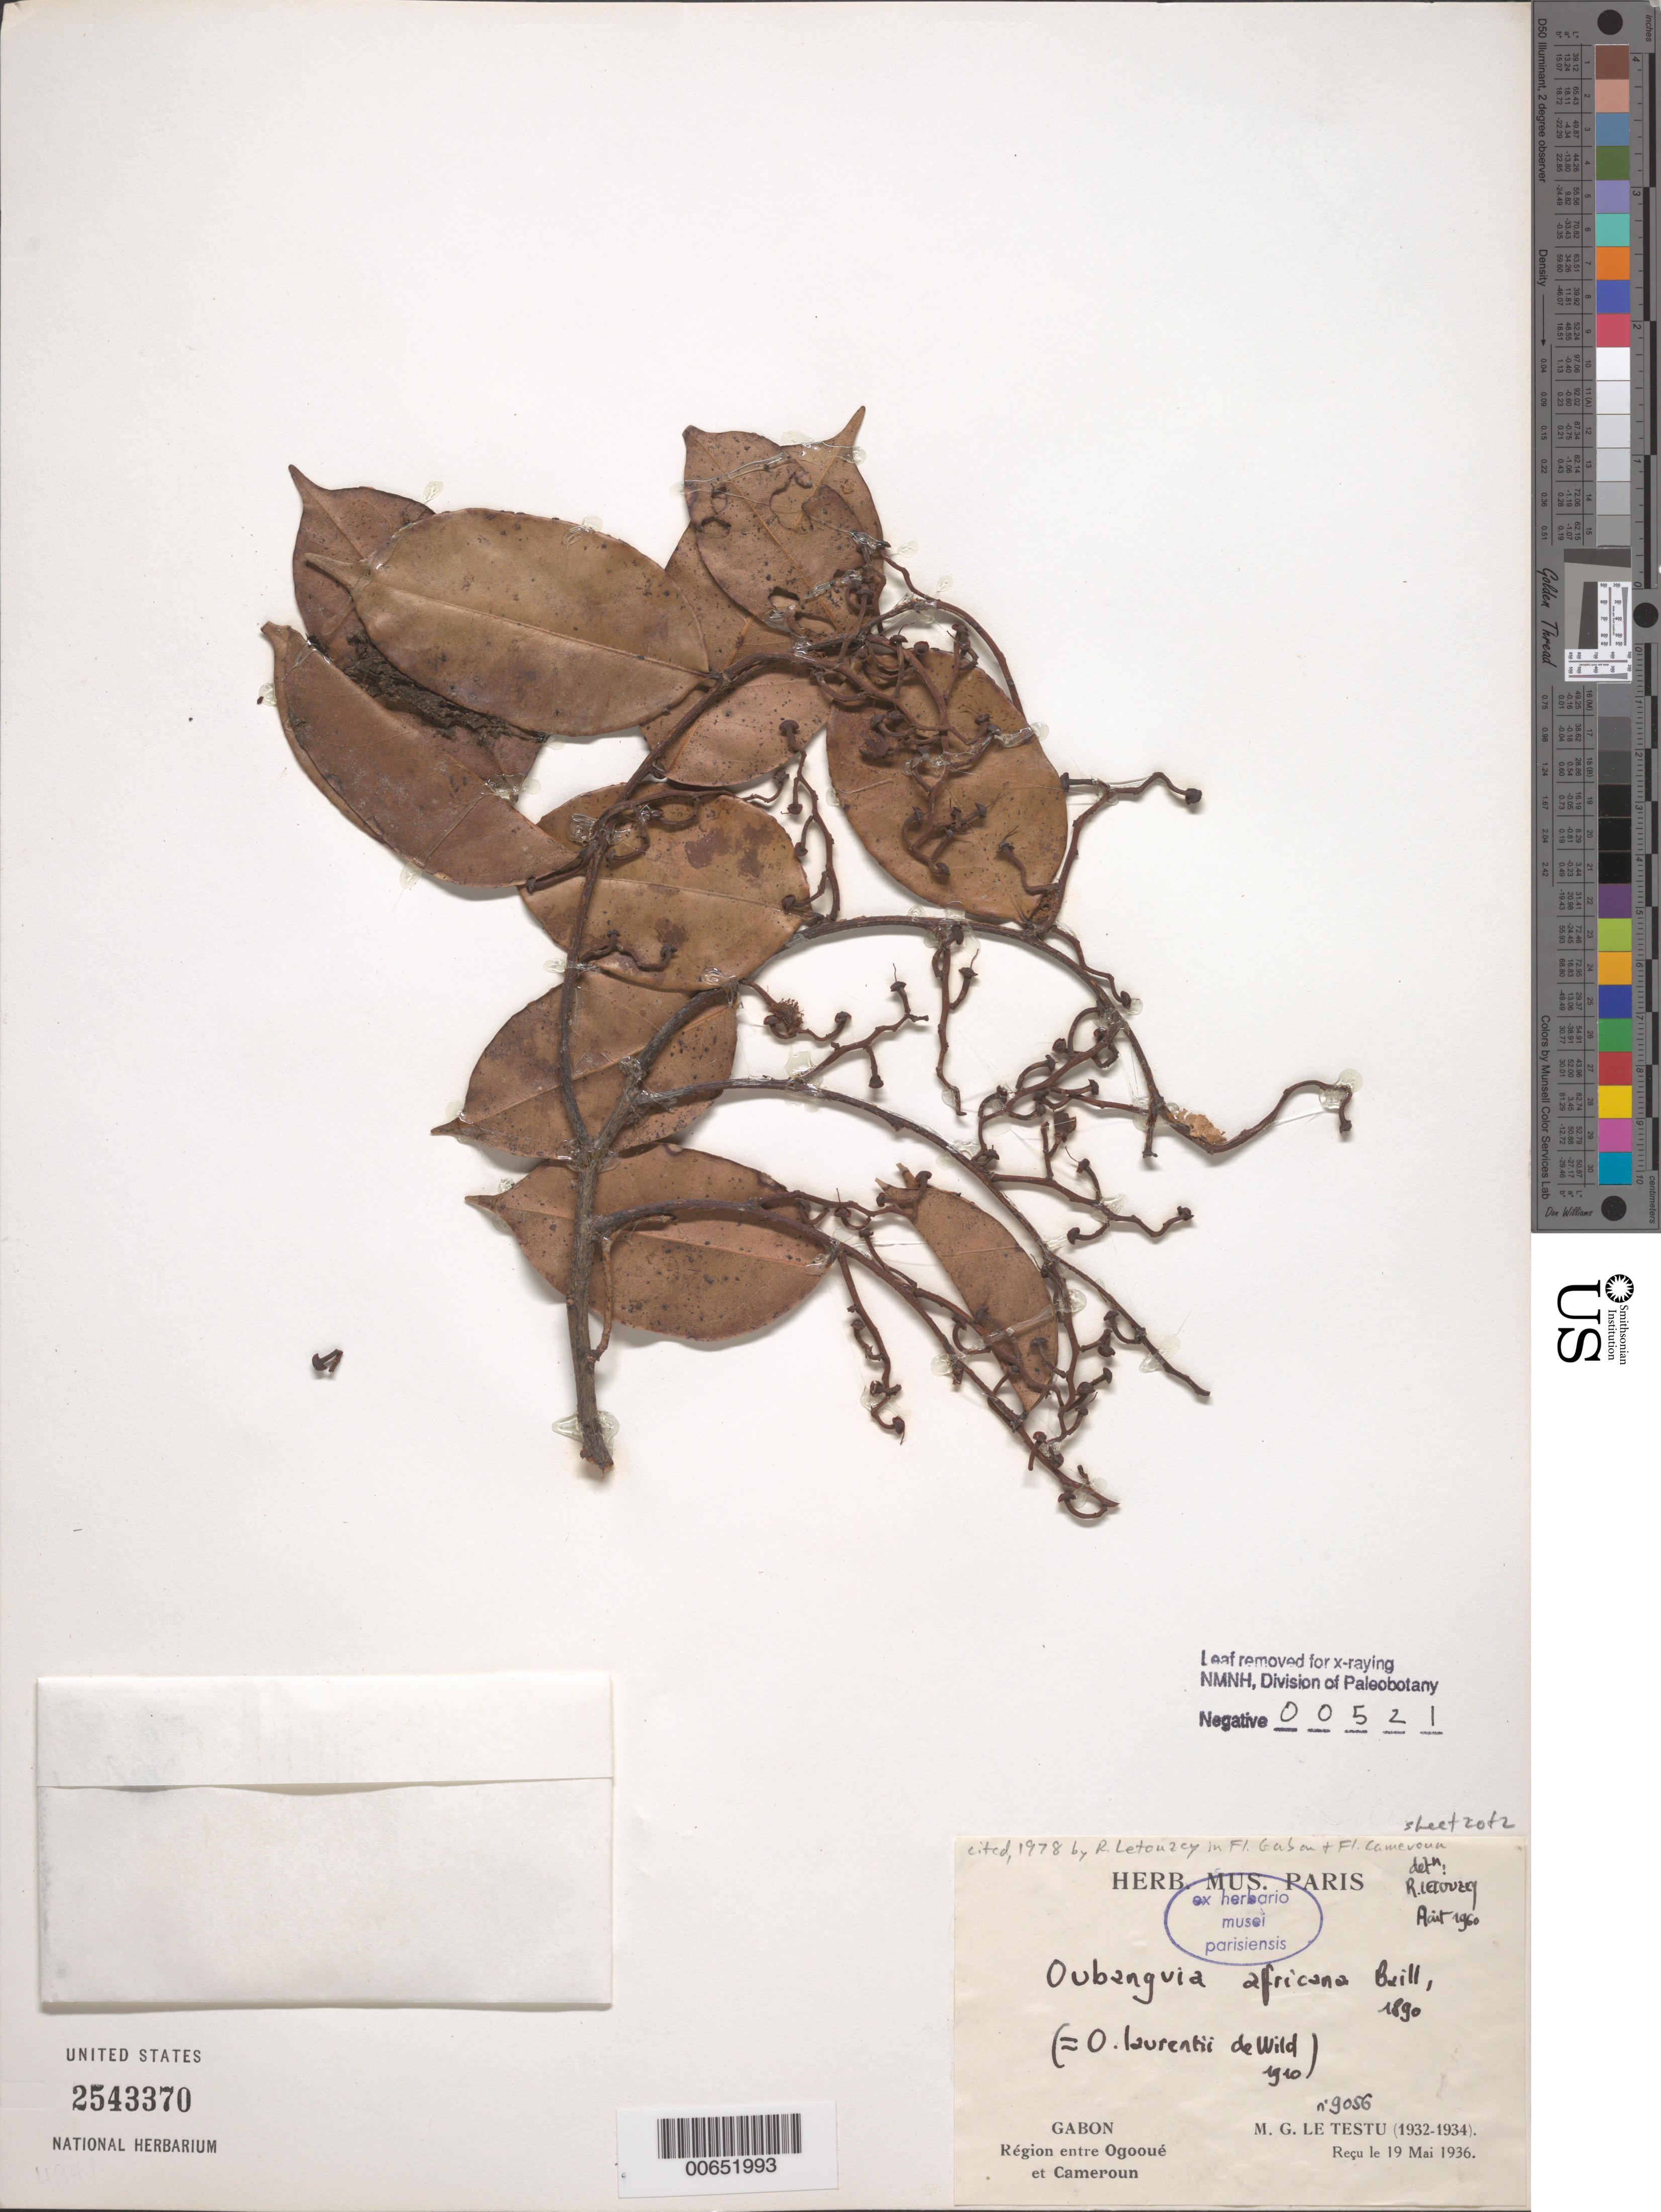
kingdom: Plantae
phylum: Tracheophyta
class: Magnoliopsida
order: Ericales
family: Lecythidaceae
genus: Oubanguia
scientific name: Oubanguia africana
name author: Baill.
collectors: G. Le Testu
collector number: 9056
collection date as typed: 1932 to -- -- 1934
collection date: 1932/1934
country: Gabon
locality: Between Ogooué and Cameroon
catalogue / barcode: US 2543370